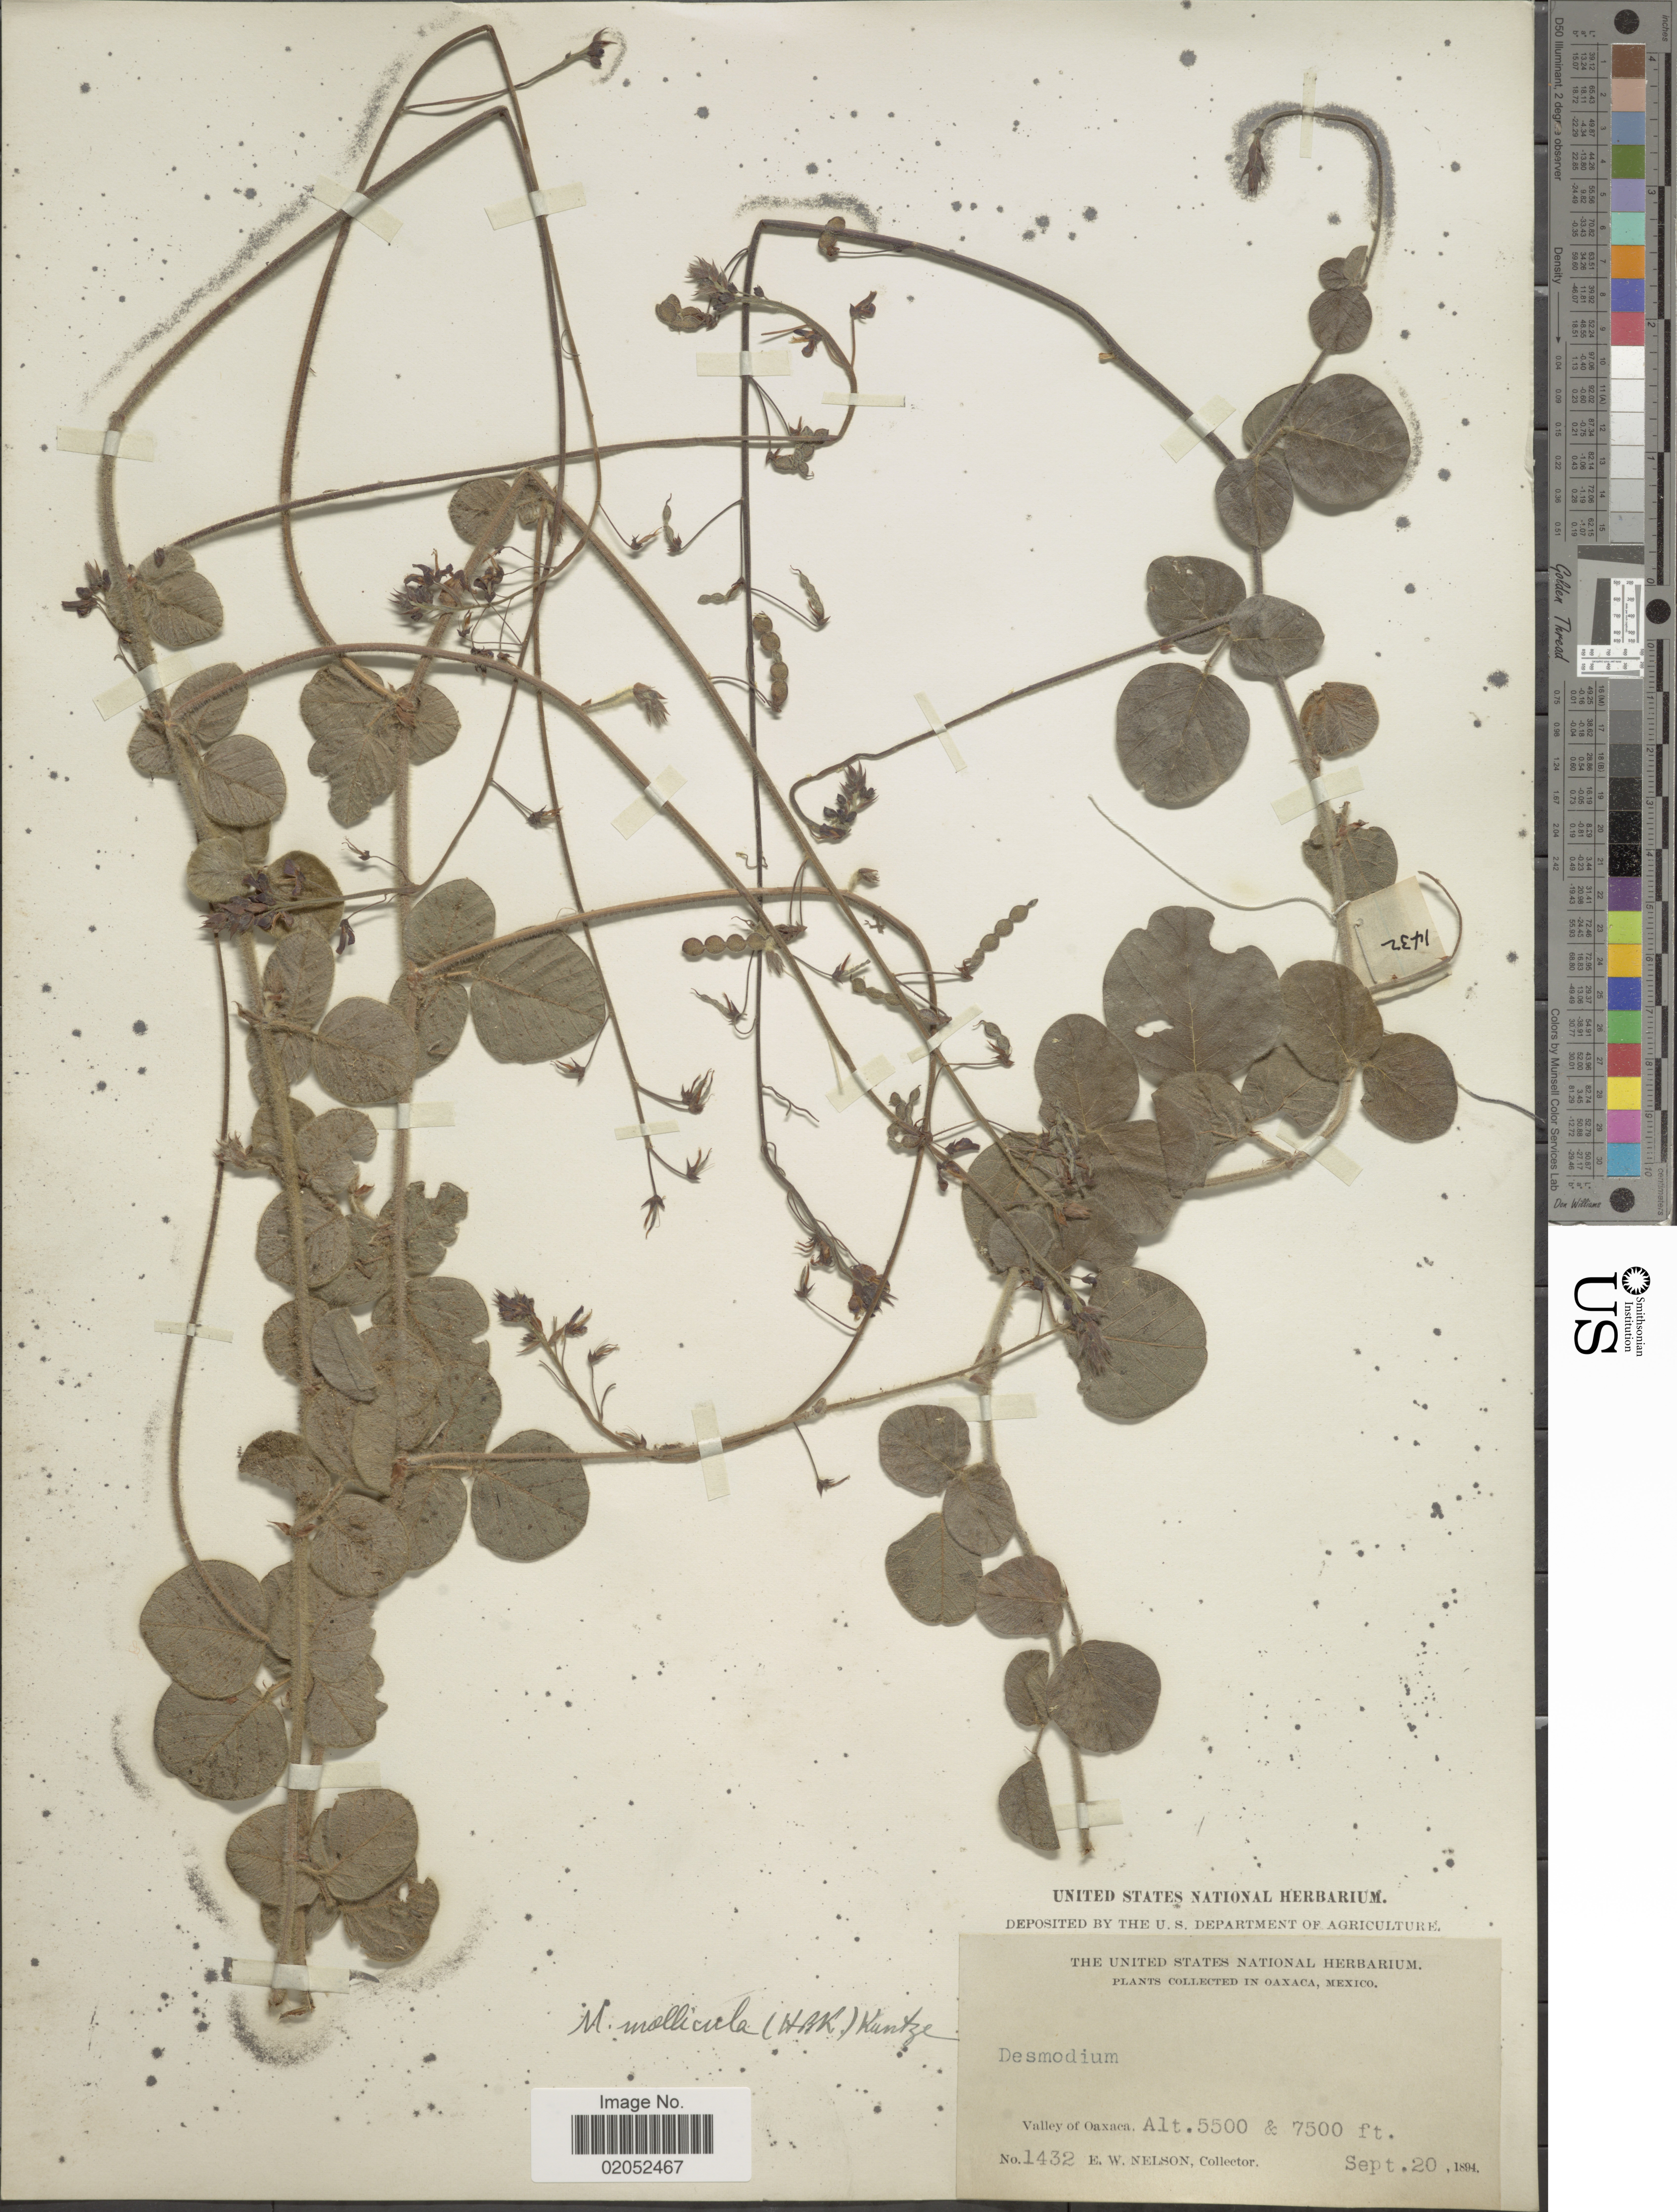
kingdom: Plantae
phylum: Tracheophyta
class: Magnoliopsida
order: Fabales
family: Fabaceae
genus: Desmodium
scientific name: Desmodium molliculum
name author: (Kunth) DC.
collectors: E. W. Nelson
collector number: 1432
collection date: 1894-09-20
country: Mexico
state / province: Oaxaca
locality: Valley of Oaxaca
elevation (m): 1676